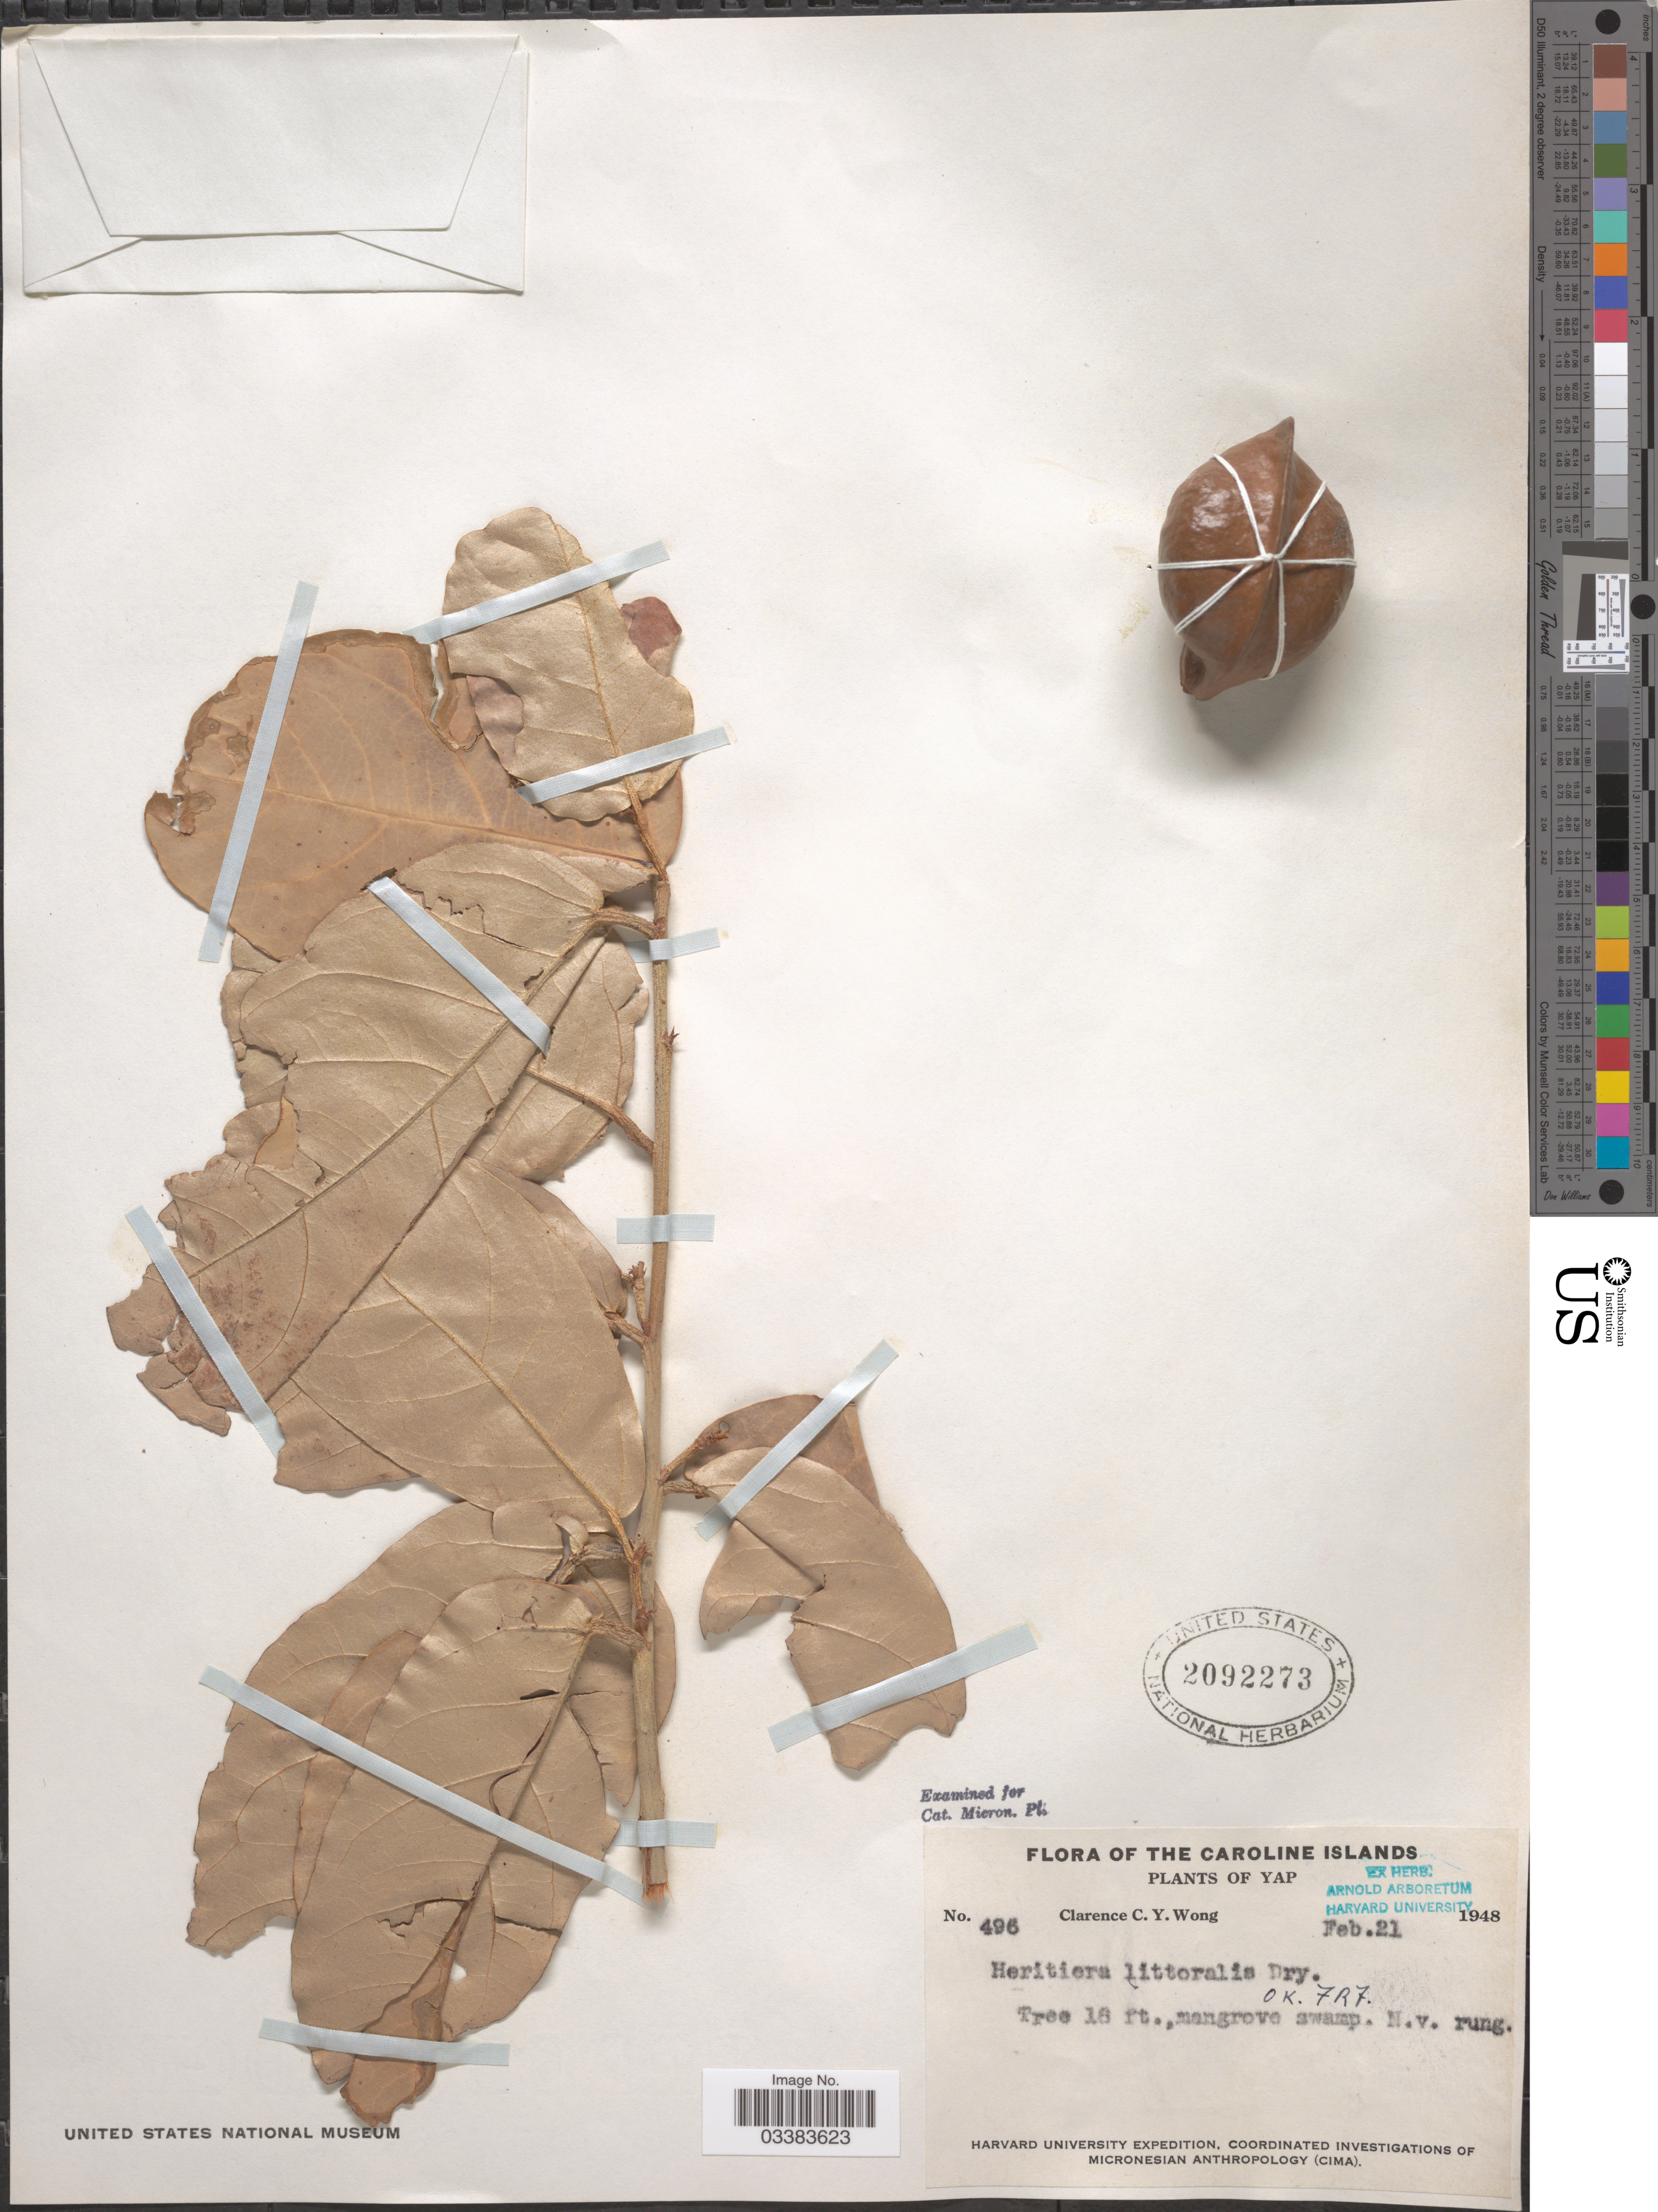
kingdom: Plantae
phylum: Tracheophyta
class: Magnoliopsida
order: Malvales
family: Malvaceae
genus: Heritiera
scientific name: Heritiera littoralis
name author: Aiton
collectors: C. Wong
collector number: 496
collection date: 1948-02-21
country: Micronesia, Federated States of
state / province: Yap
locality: The Caroline Islands.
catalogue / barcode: US 2092273